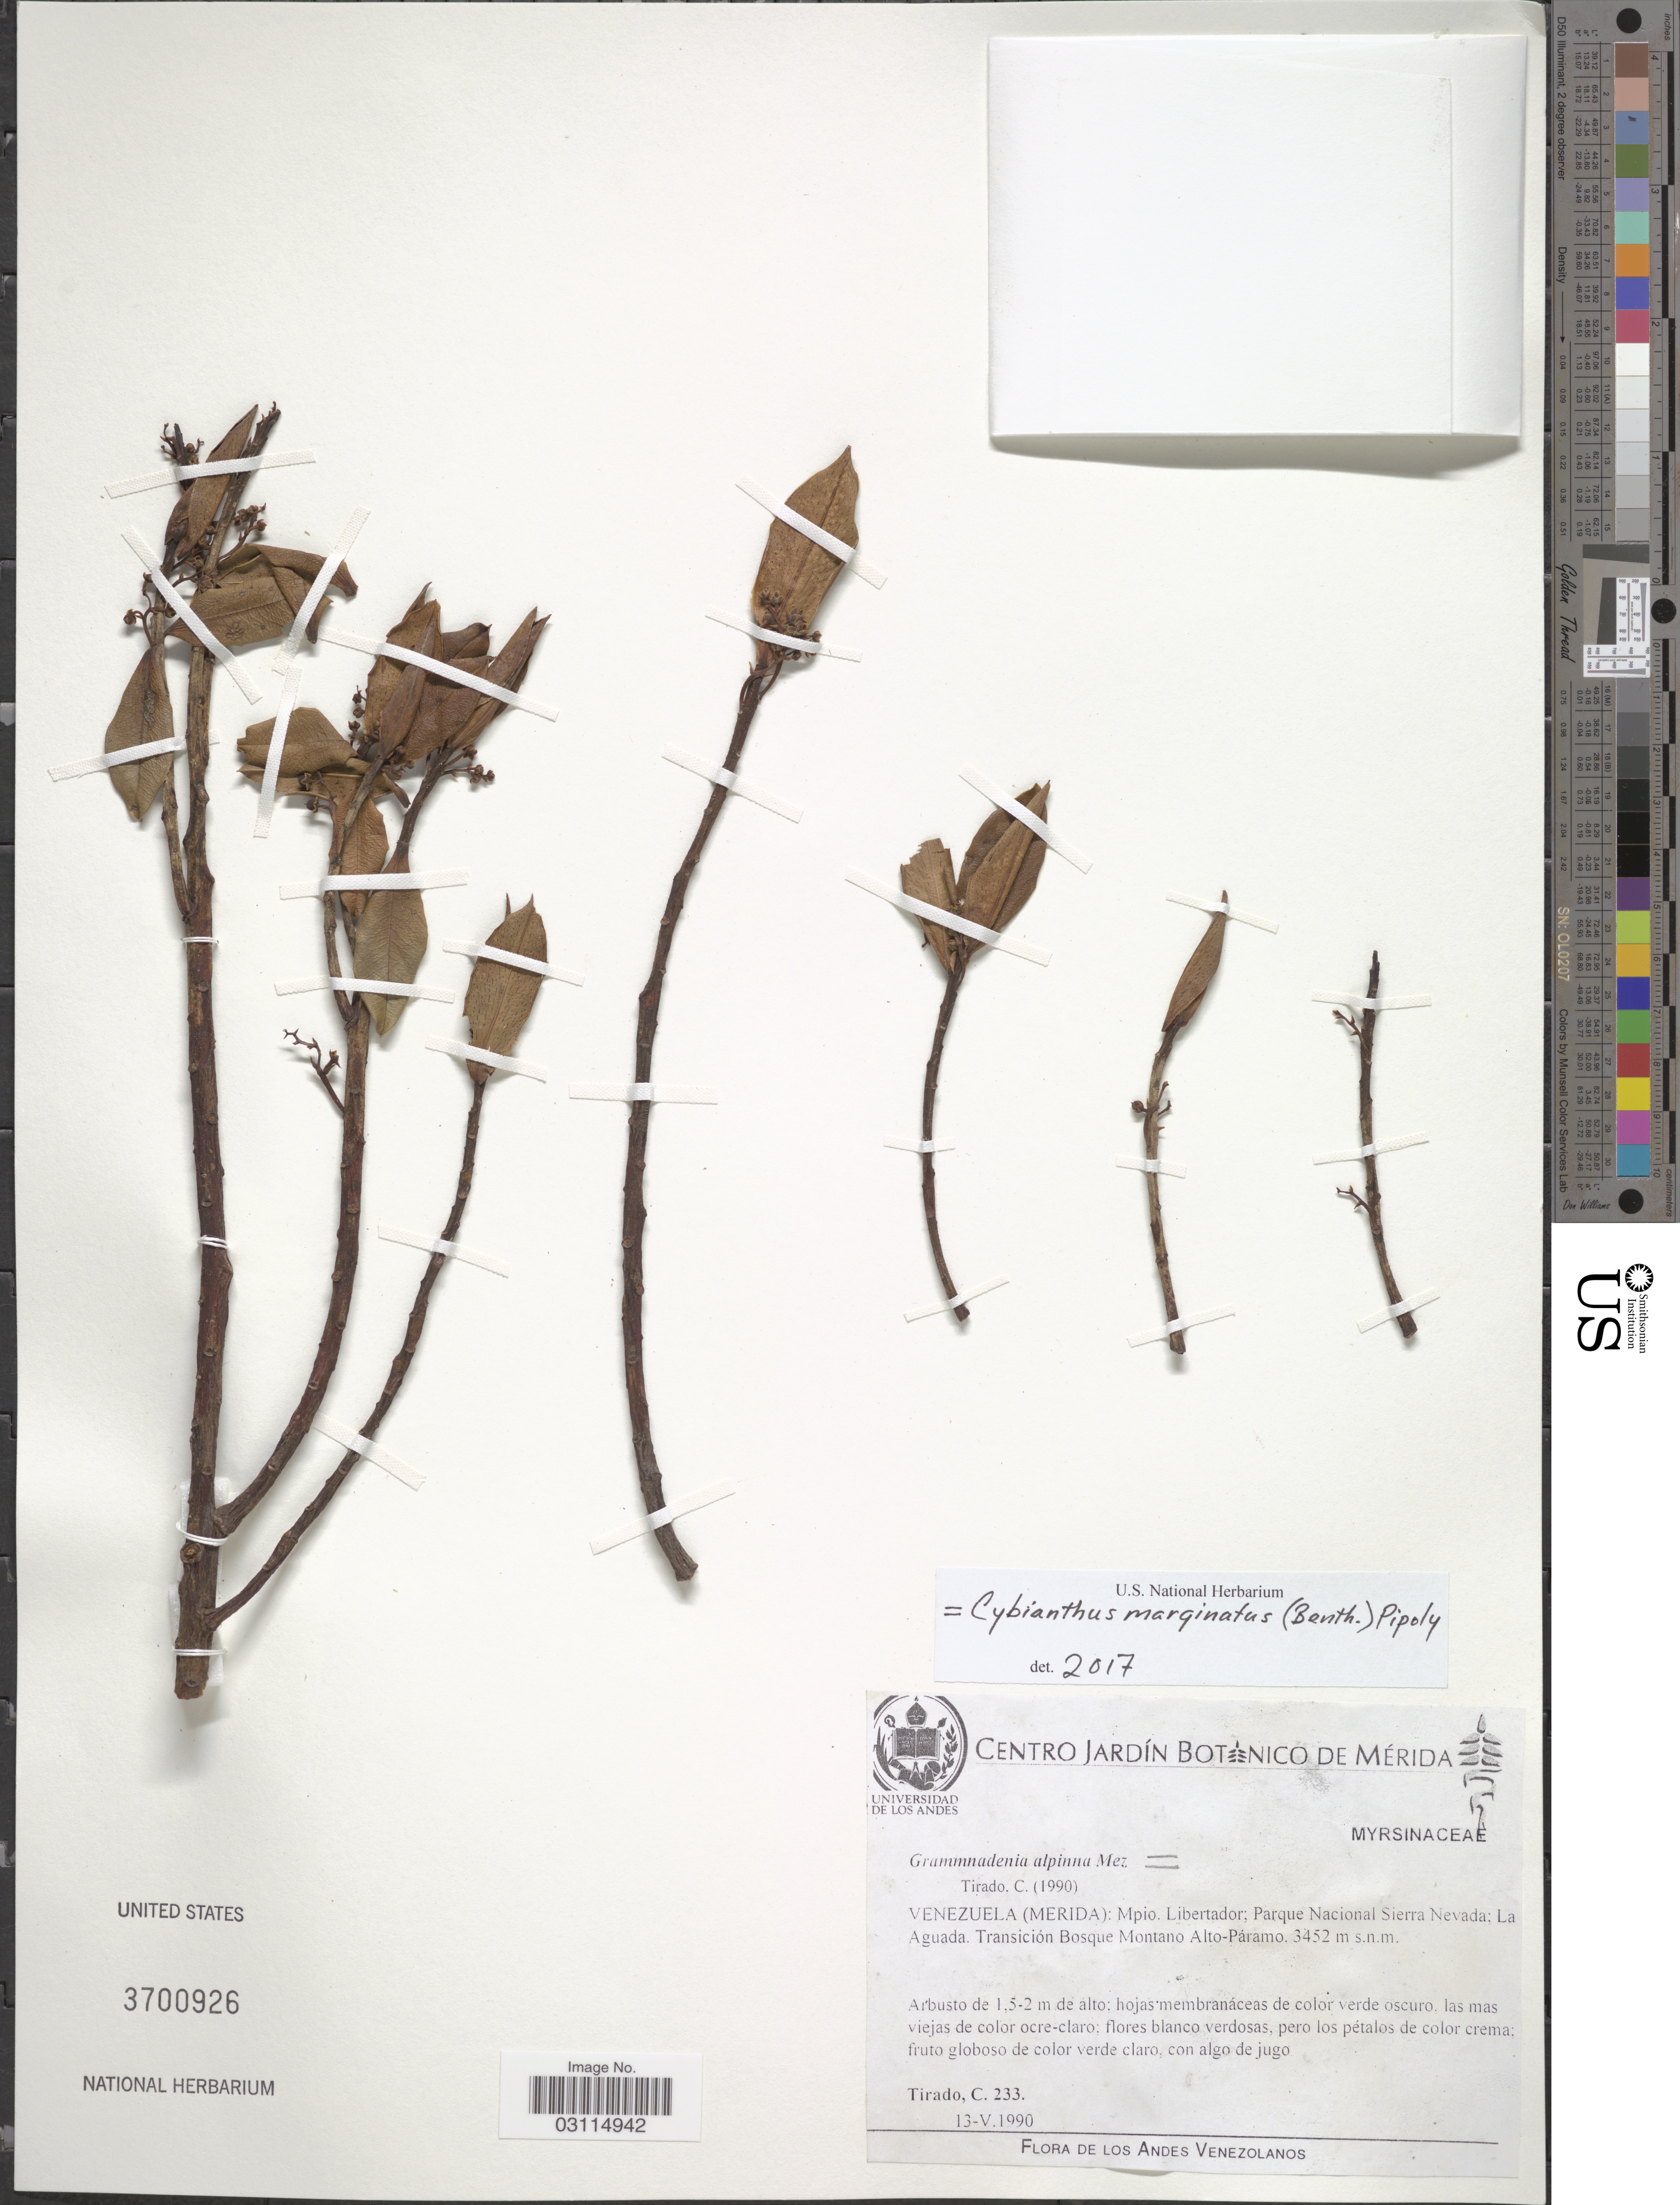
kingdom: Plantae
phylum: Tracheophyta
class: Magnoliopsida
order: Ericales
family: Primulaceae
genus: Cybianthus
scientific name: Cybianthus marginatus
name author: (Benth.) Pipoly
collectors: C. Tirado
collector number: C233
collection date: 1990-05-13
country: Venezuela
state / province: Mérida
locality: Mpio. Libertador; Parque Nacional Sierra Nevada; La Aguada. Transición Bosque Montano Alto-Páramo. Andes.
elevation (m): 3452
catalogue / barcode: US 3700926